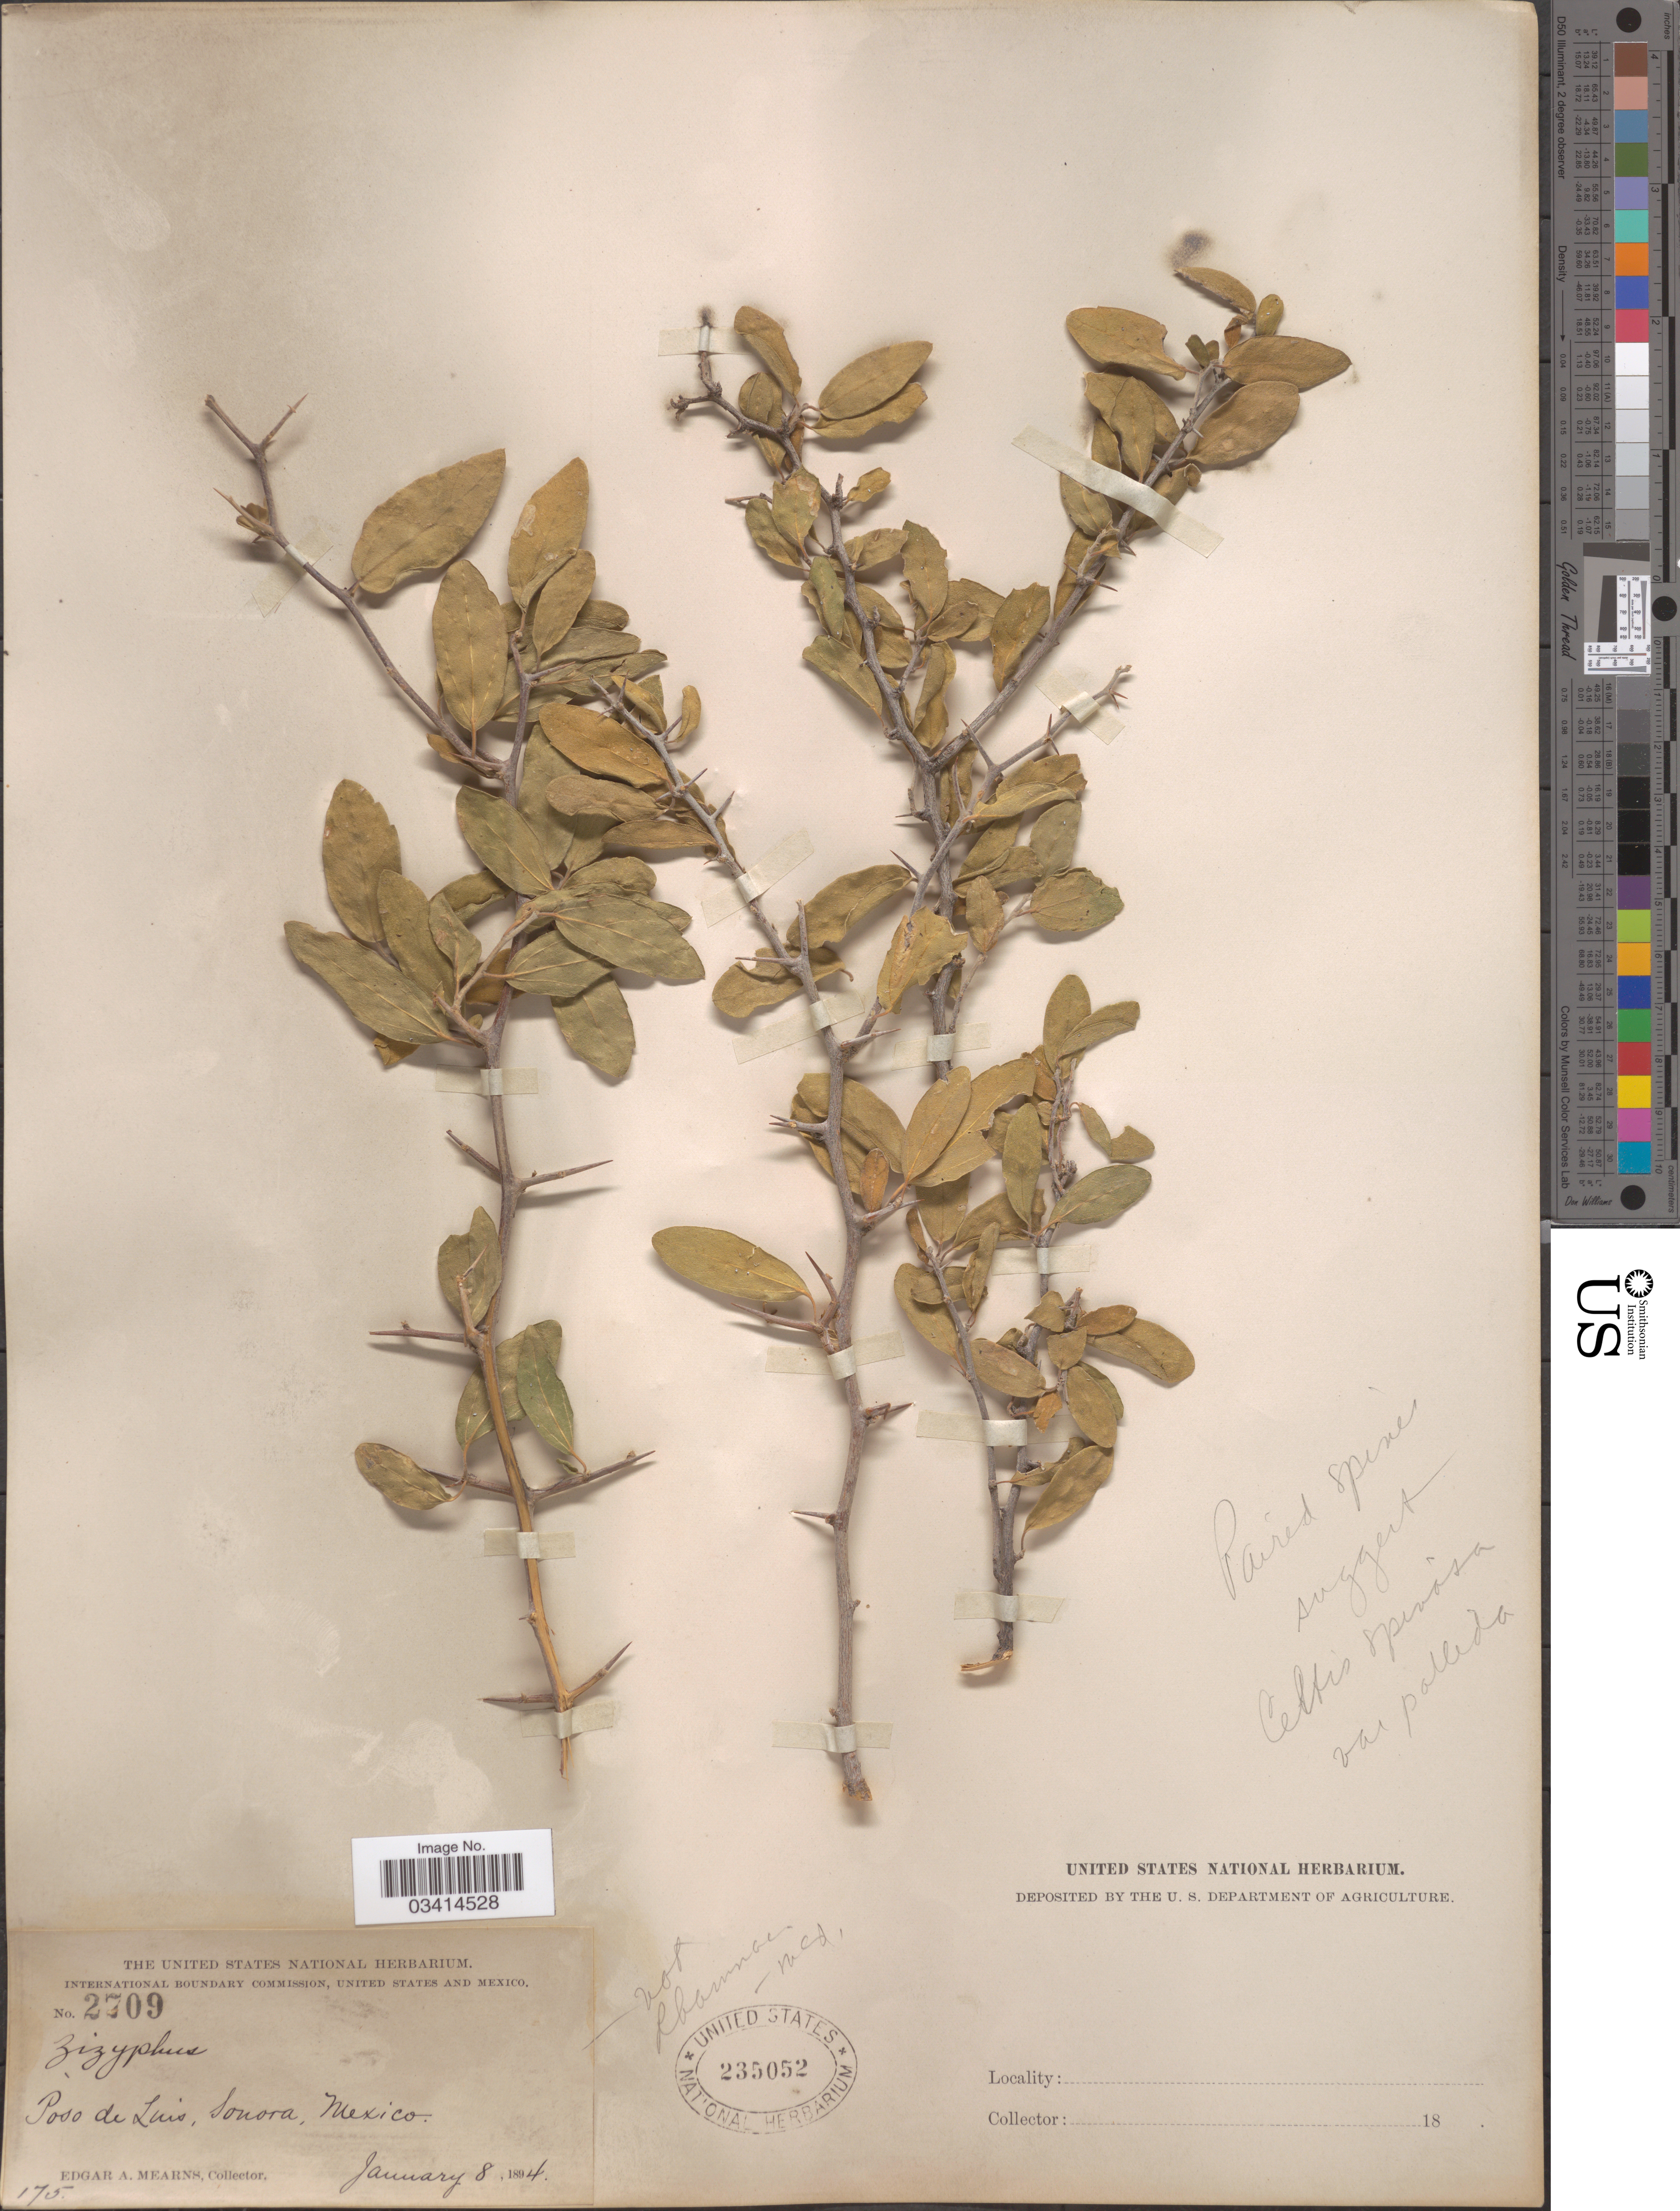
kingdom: Plantae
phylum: Tracheophyta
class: Magnoliopsida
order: Rosales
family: Cannabaceae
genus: Celtis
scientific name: Celtis pallida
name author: Torr. in Emory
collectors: E. A. Mearns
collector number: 2709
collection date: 1894-01-08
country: Mexico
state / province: Sonora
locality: Poso de Luis.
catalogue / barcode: US 235052